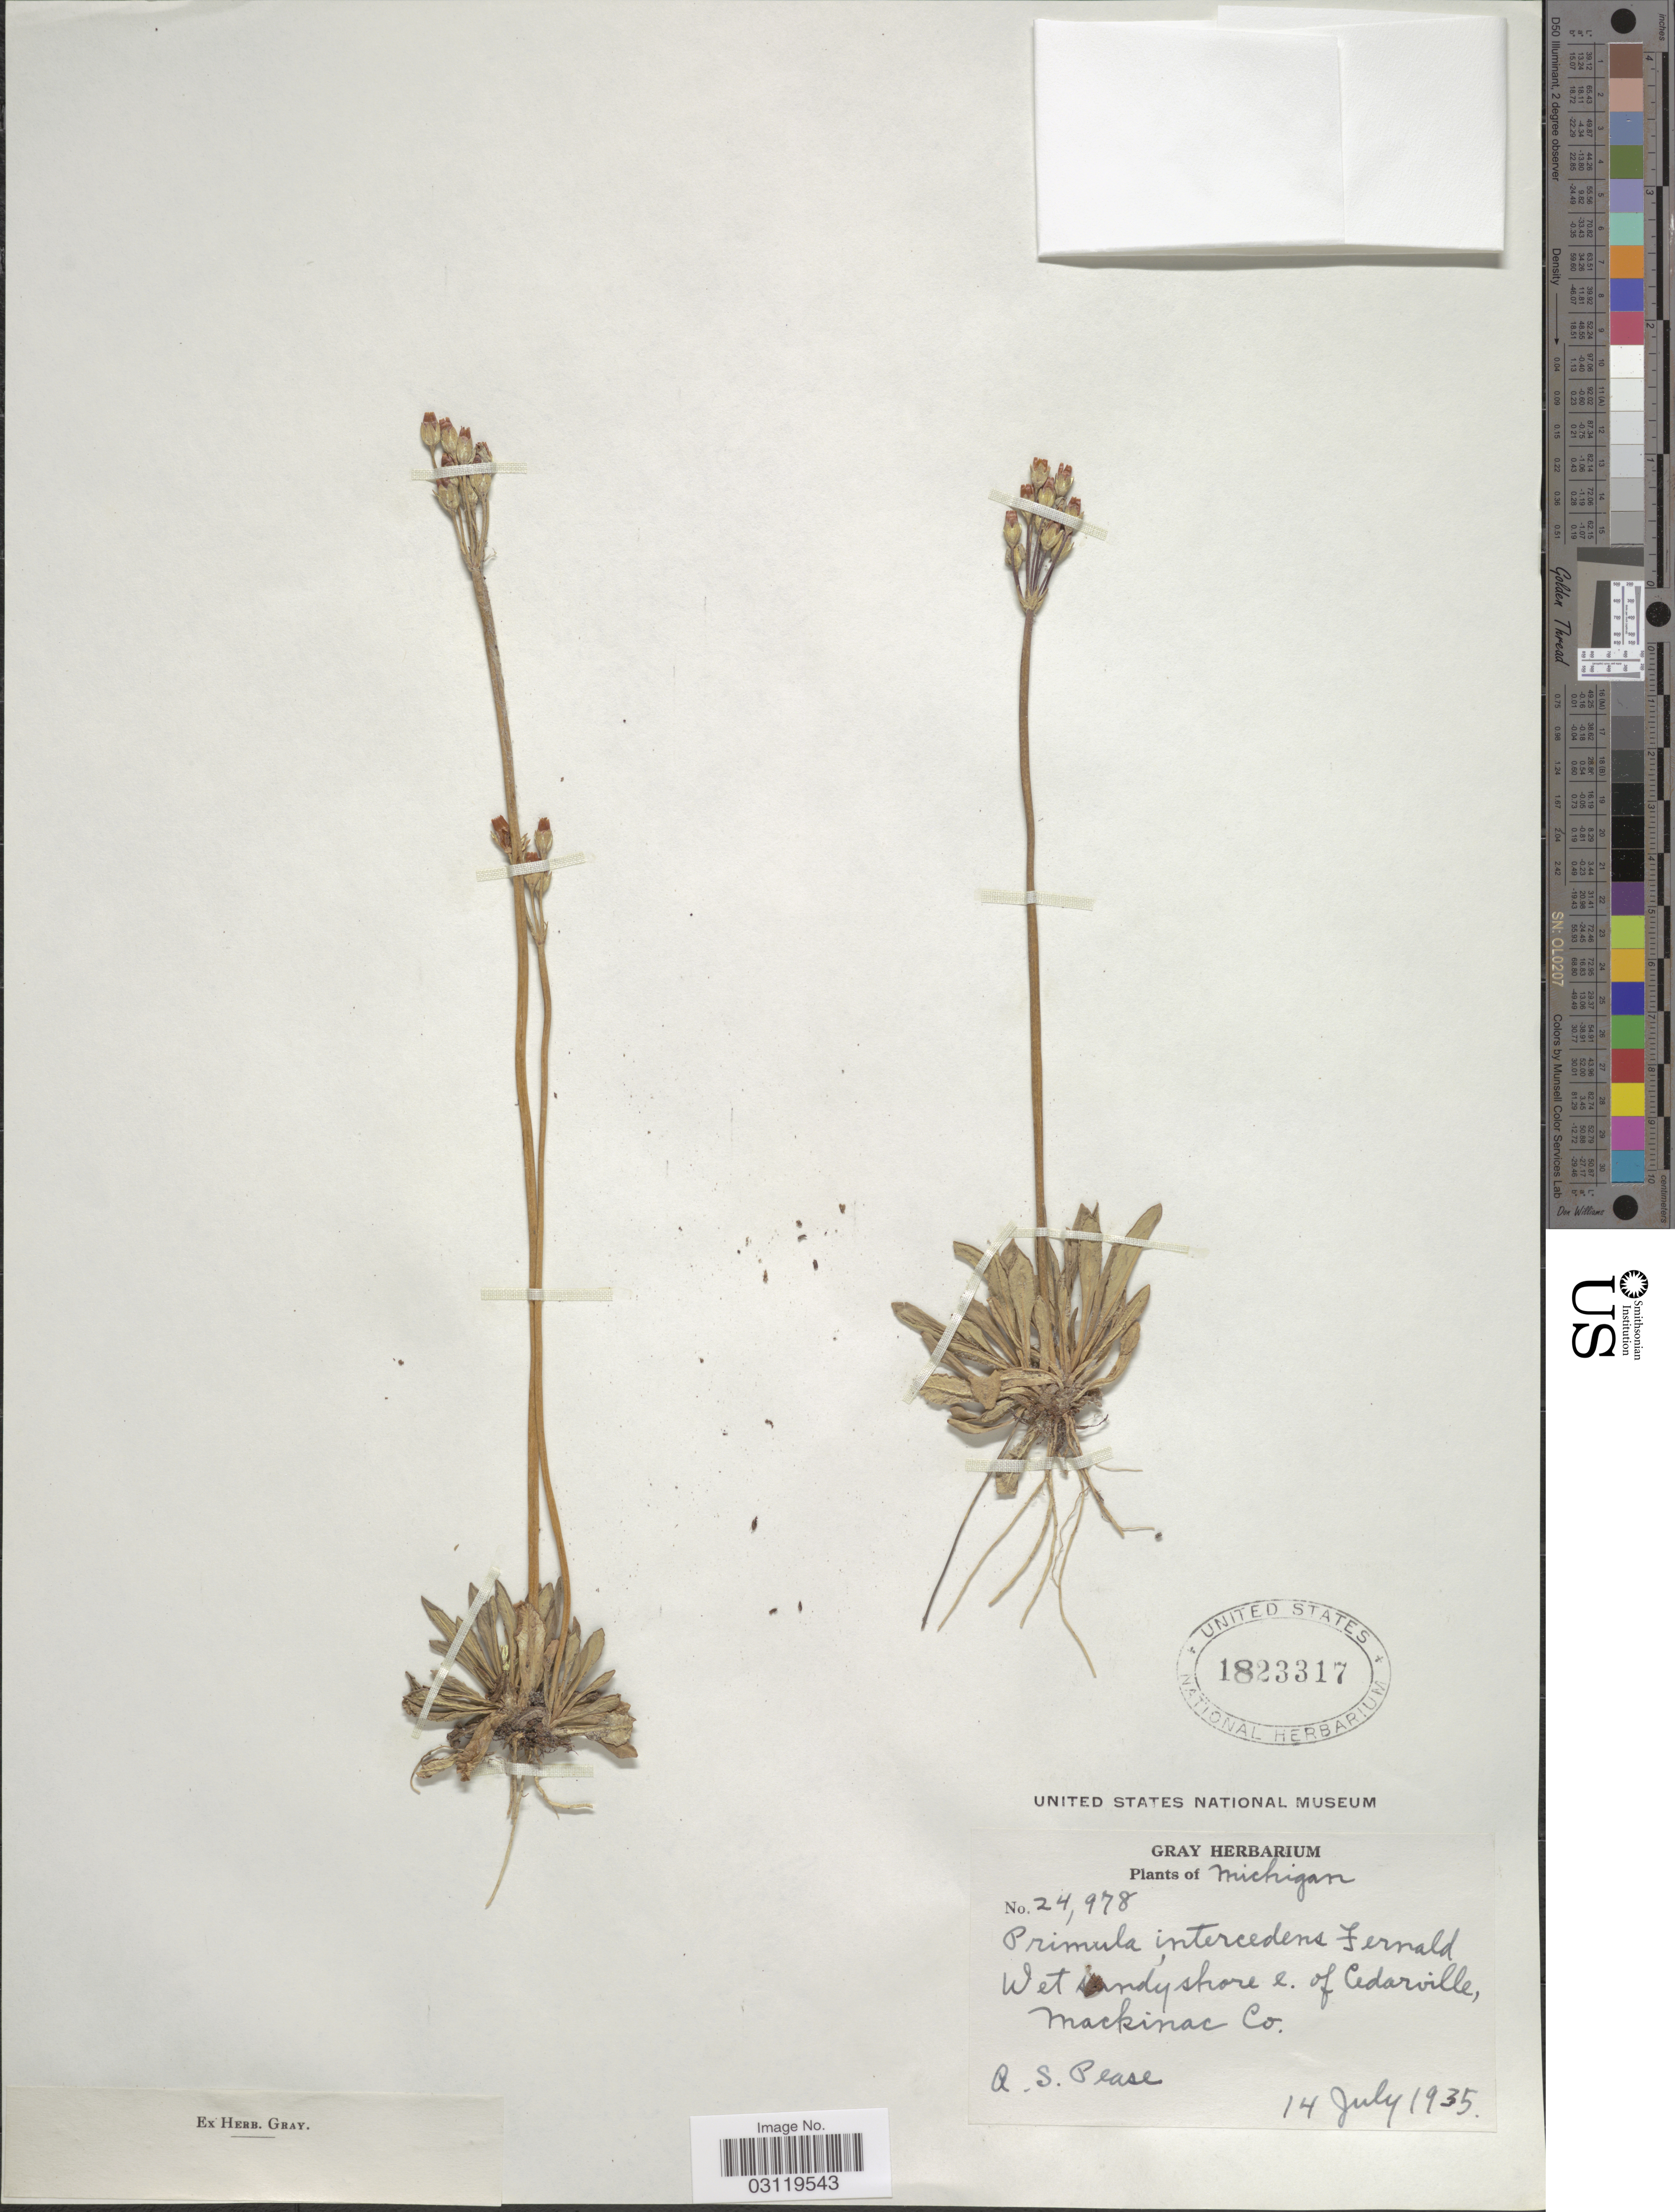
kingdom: Plantae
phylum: Tracheophyta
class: Magnoliopsida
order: Ericales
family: Primulaceae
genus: Primula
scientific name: Primula intercedens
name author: Fernald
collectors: A. S. Pease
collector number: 24978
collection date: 1935-07-14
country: United States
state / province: Michigan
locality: Wet sandy shore e. of Cedarville, Mackinac Co.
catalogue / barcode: US 1823317